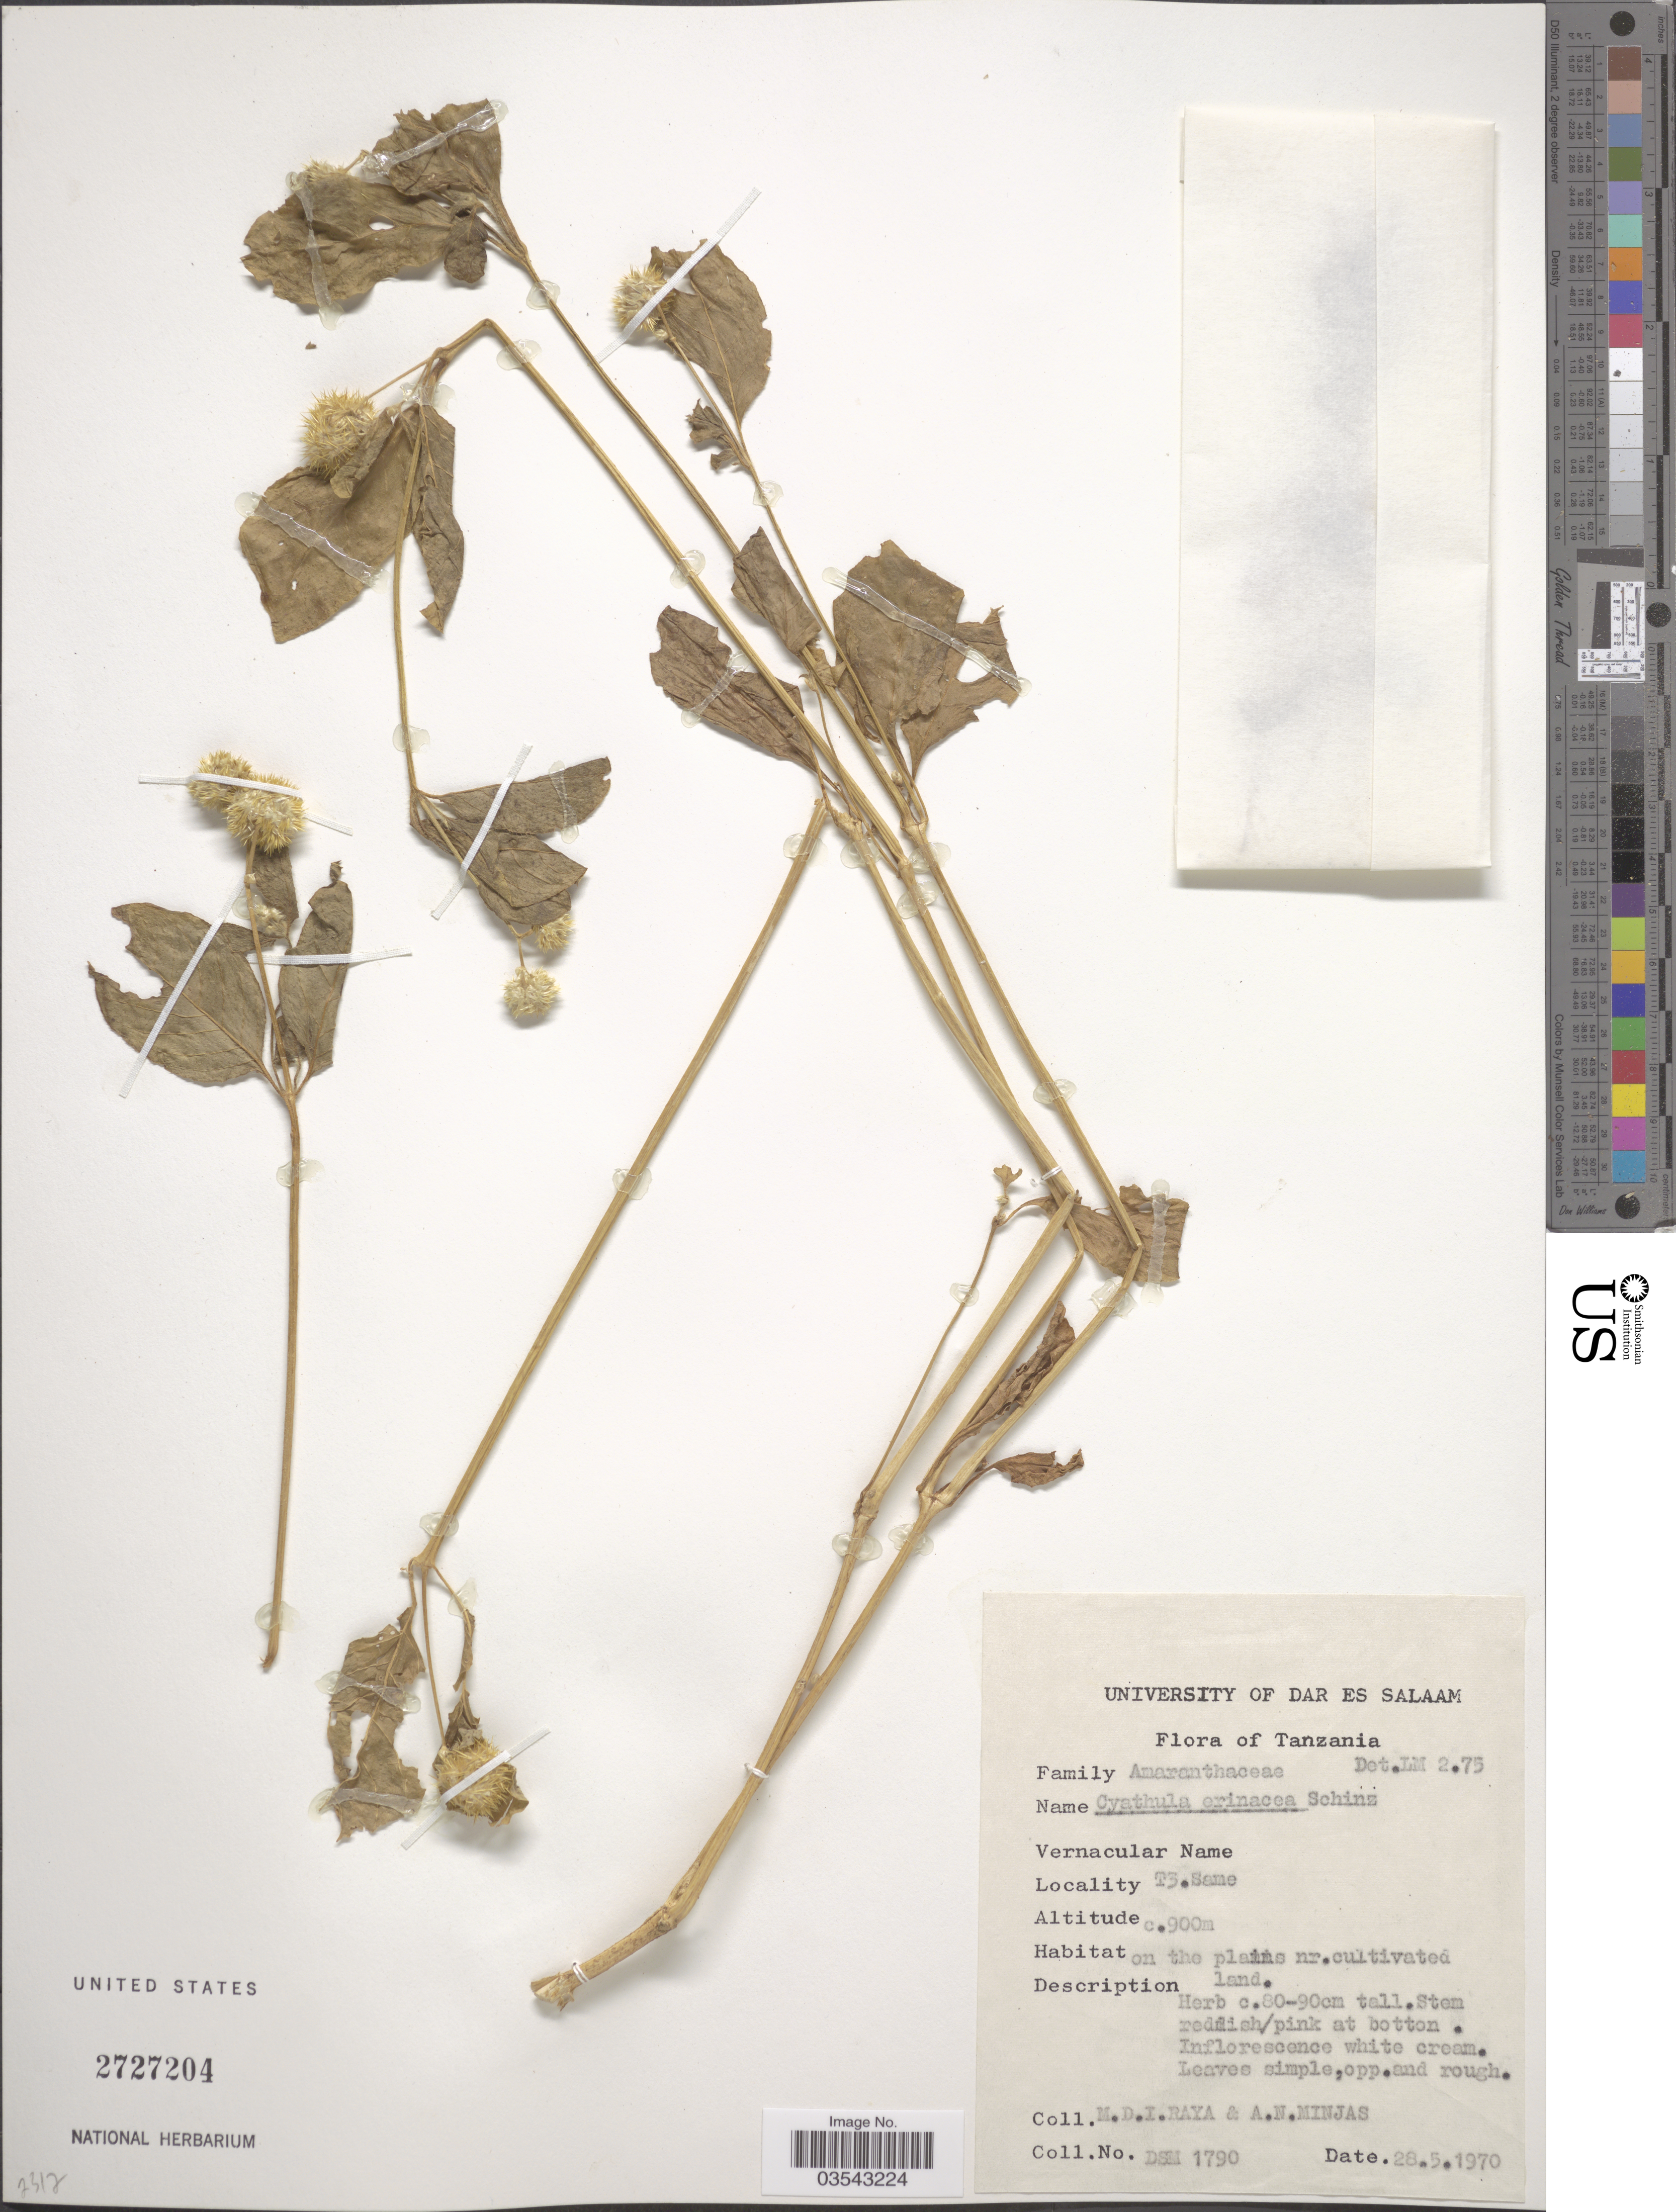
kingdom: Plantae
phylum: Tracheophyta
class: Magnoliopsida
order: Caryophyllales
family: Amaranthaceae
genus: Cyathula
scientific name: Cyathula erinacea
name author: Schinz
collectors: M. Raya & A. Minjas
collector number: DSM 1790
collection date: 1970-05-28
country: Tanzania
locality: T3. Same.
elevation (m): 900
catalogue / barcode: US 2727204